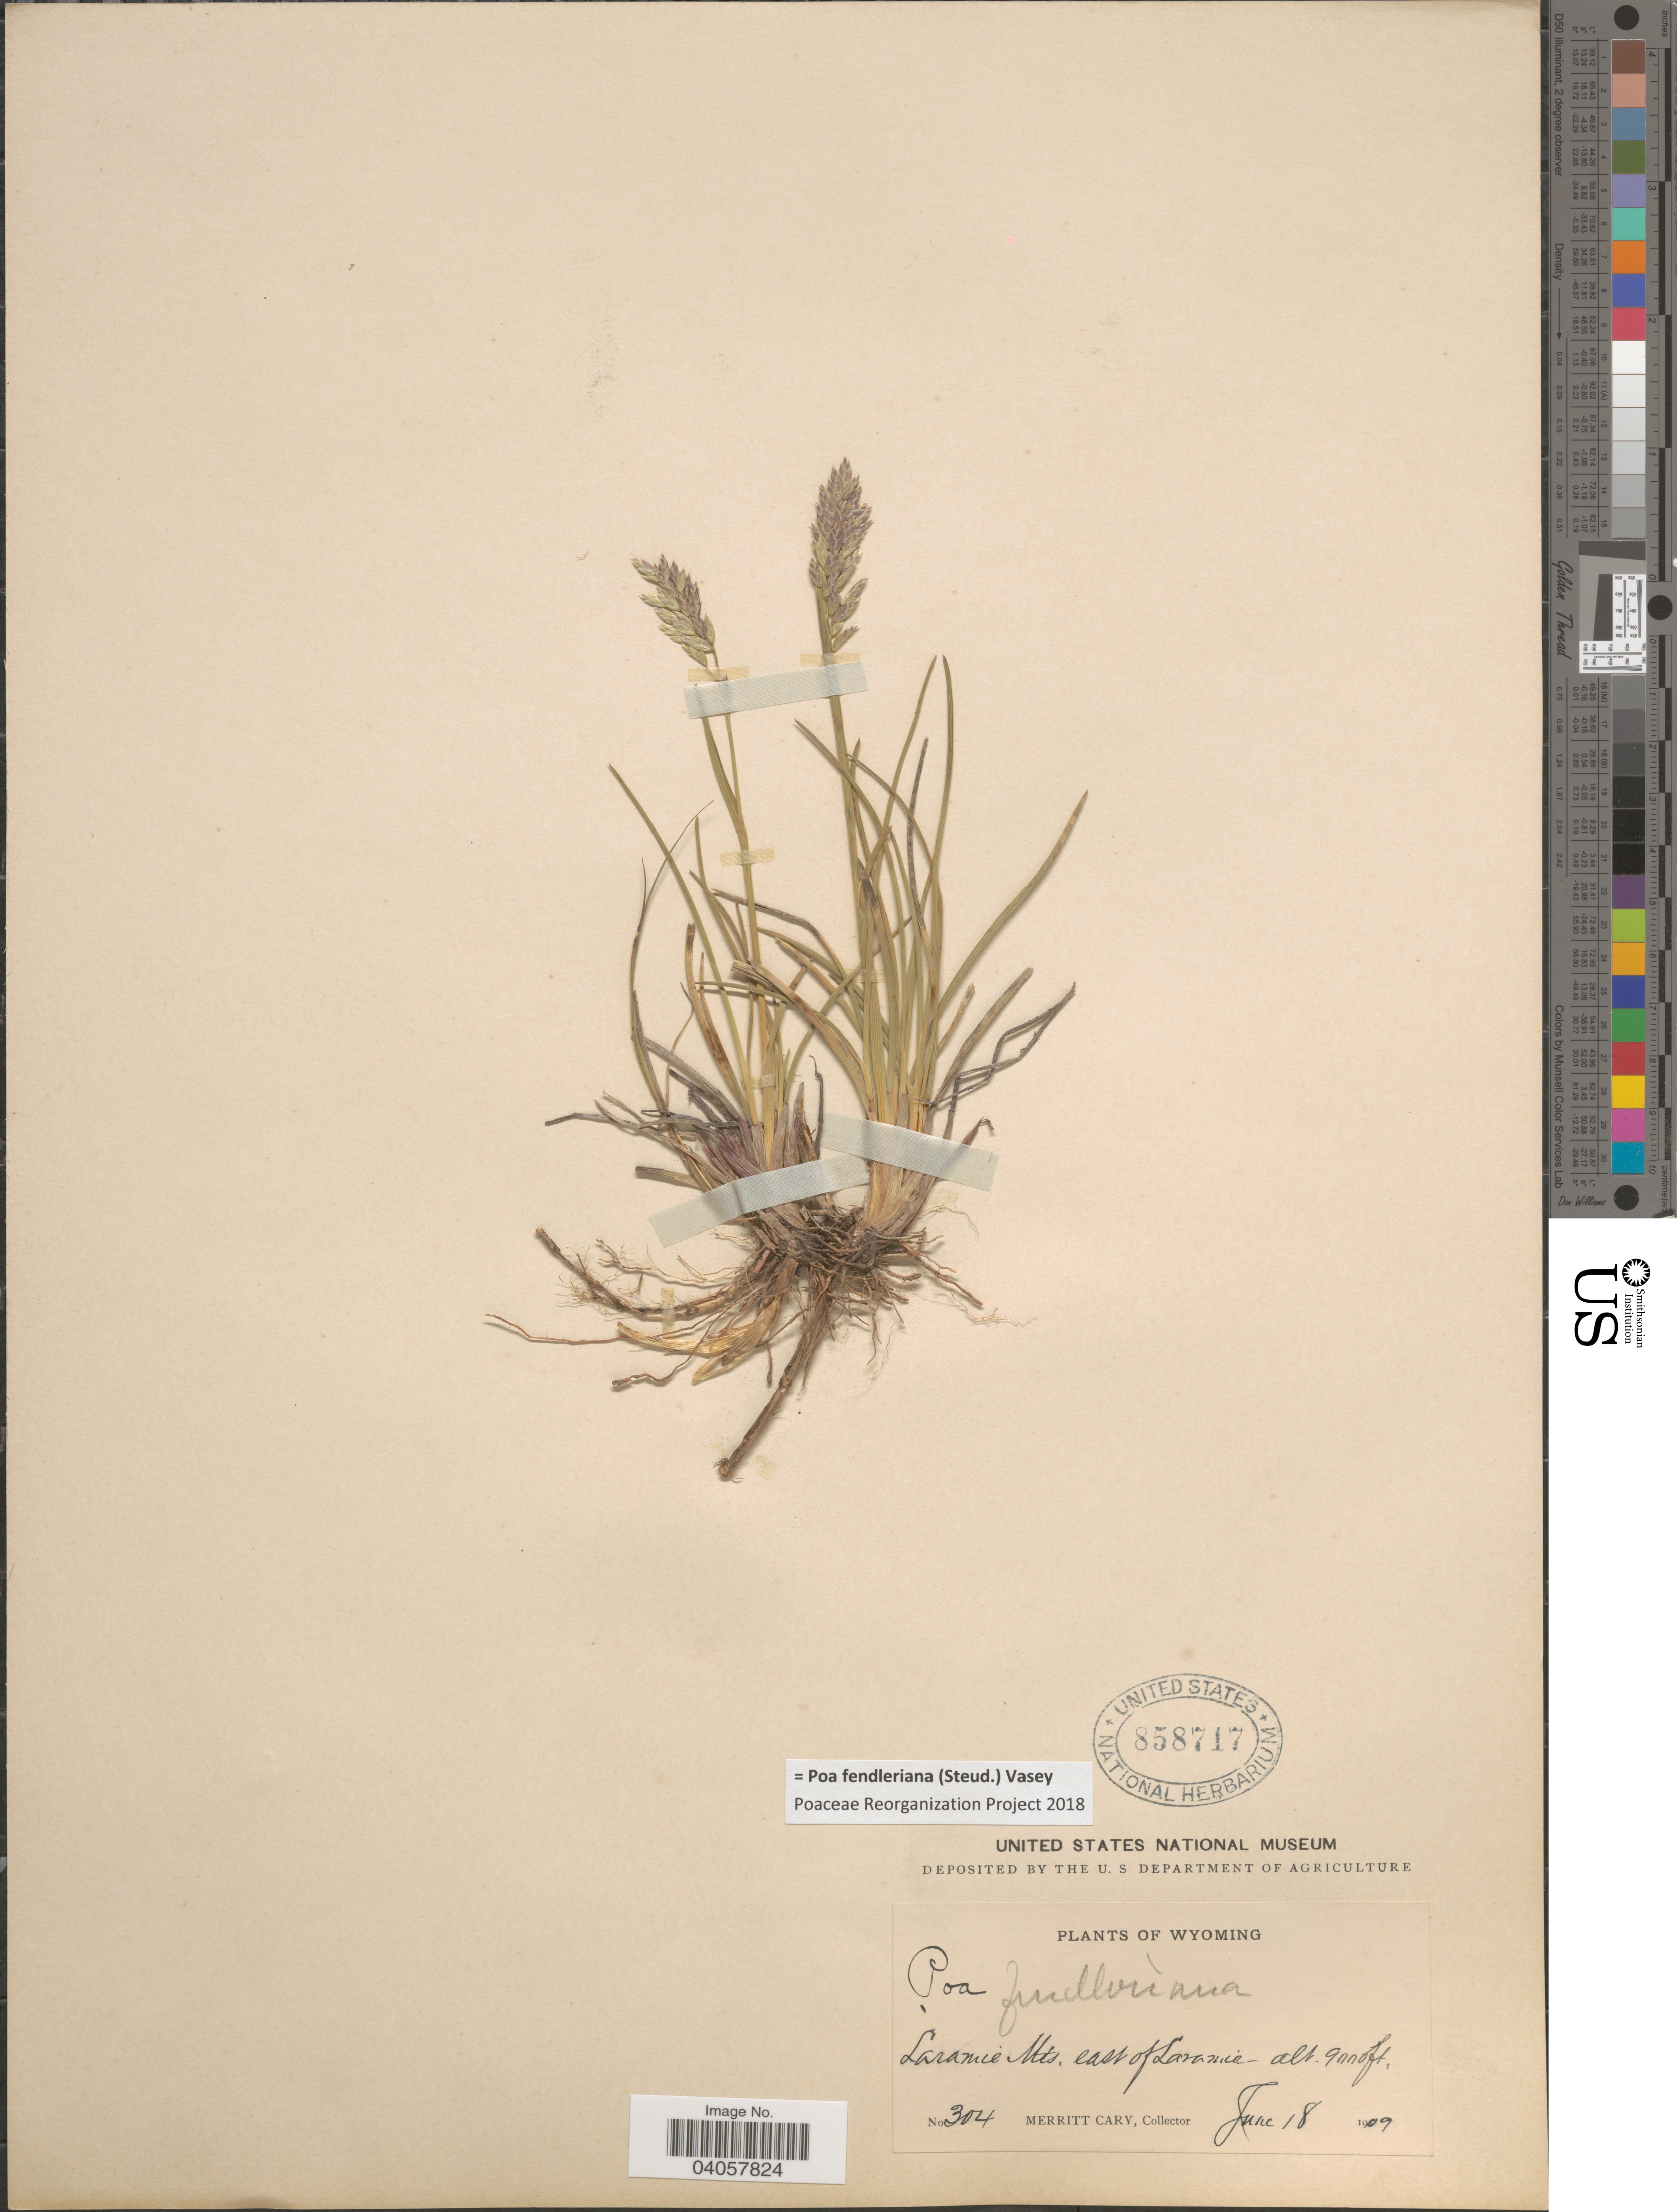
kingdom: Plantae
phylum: Tracheophyta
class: Liliopsida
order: Poales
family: Poaceae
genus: Poa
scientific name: Poa fendleriana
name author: (Steud.) Vasey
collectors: M. Cary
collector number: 304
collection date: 1909-06-18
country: United States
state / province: Wyoming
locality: Laramie Mts. east of Laramie.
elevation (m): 2743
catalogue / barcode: US 858717